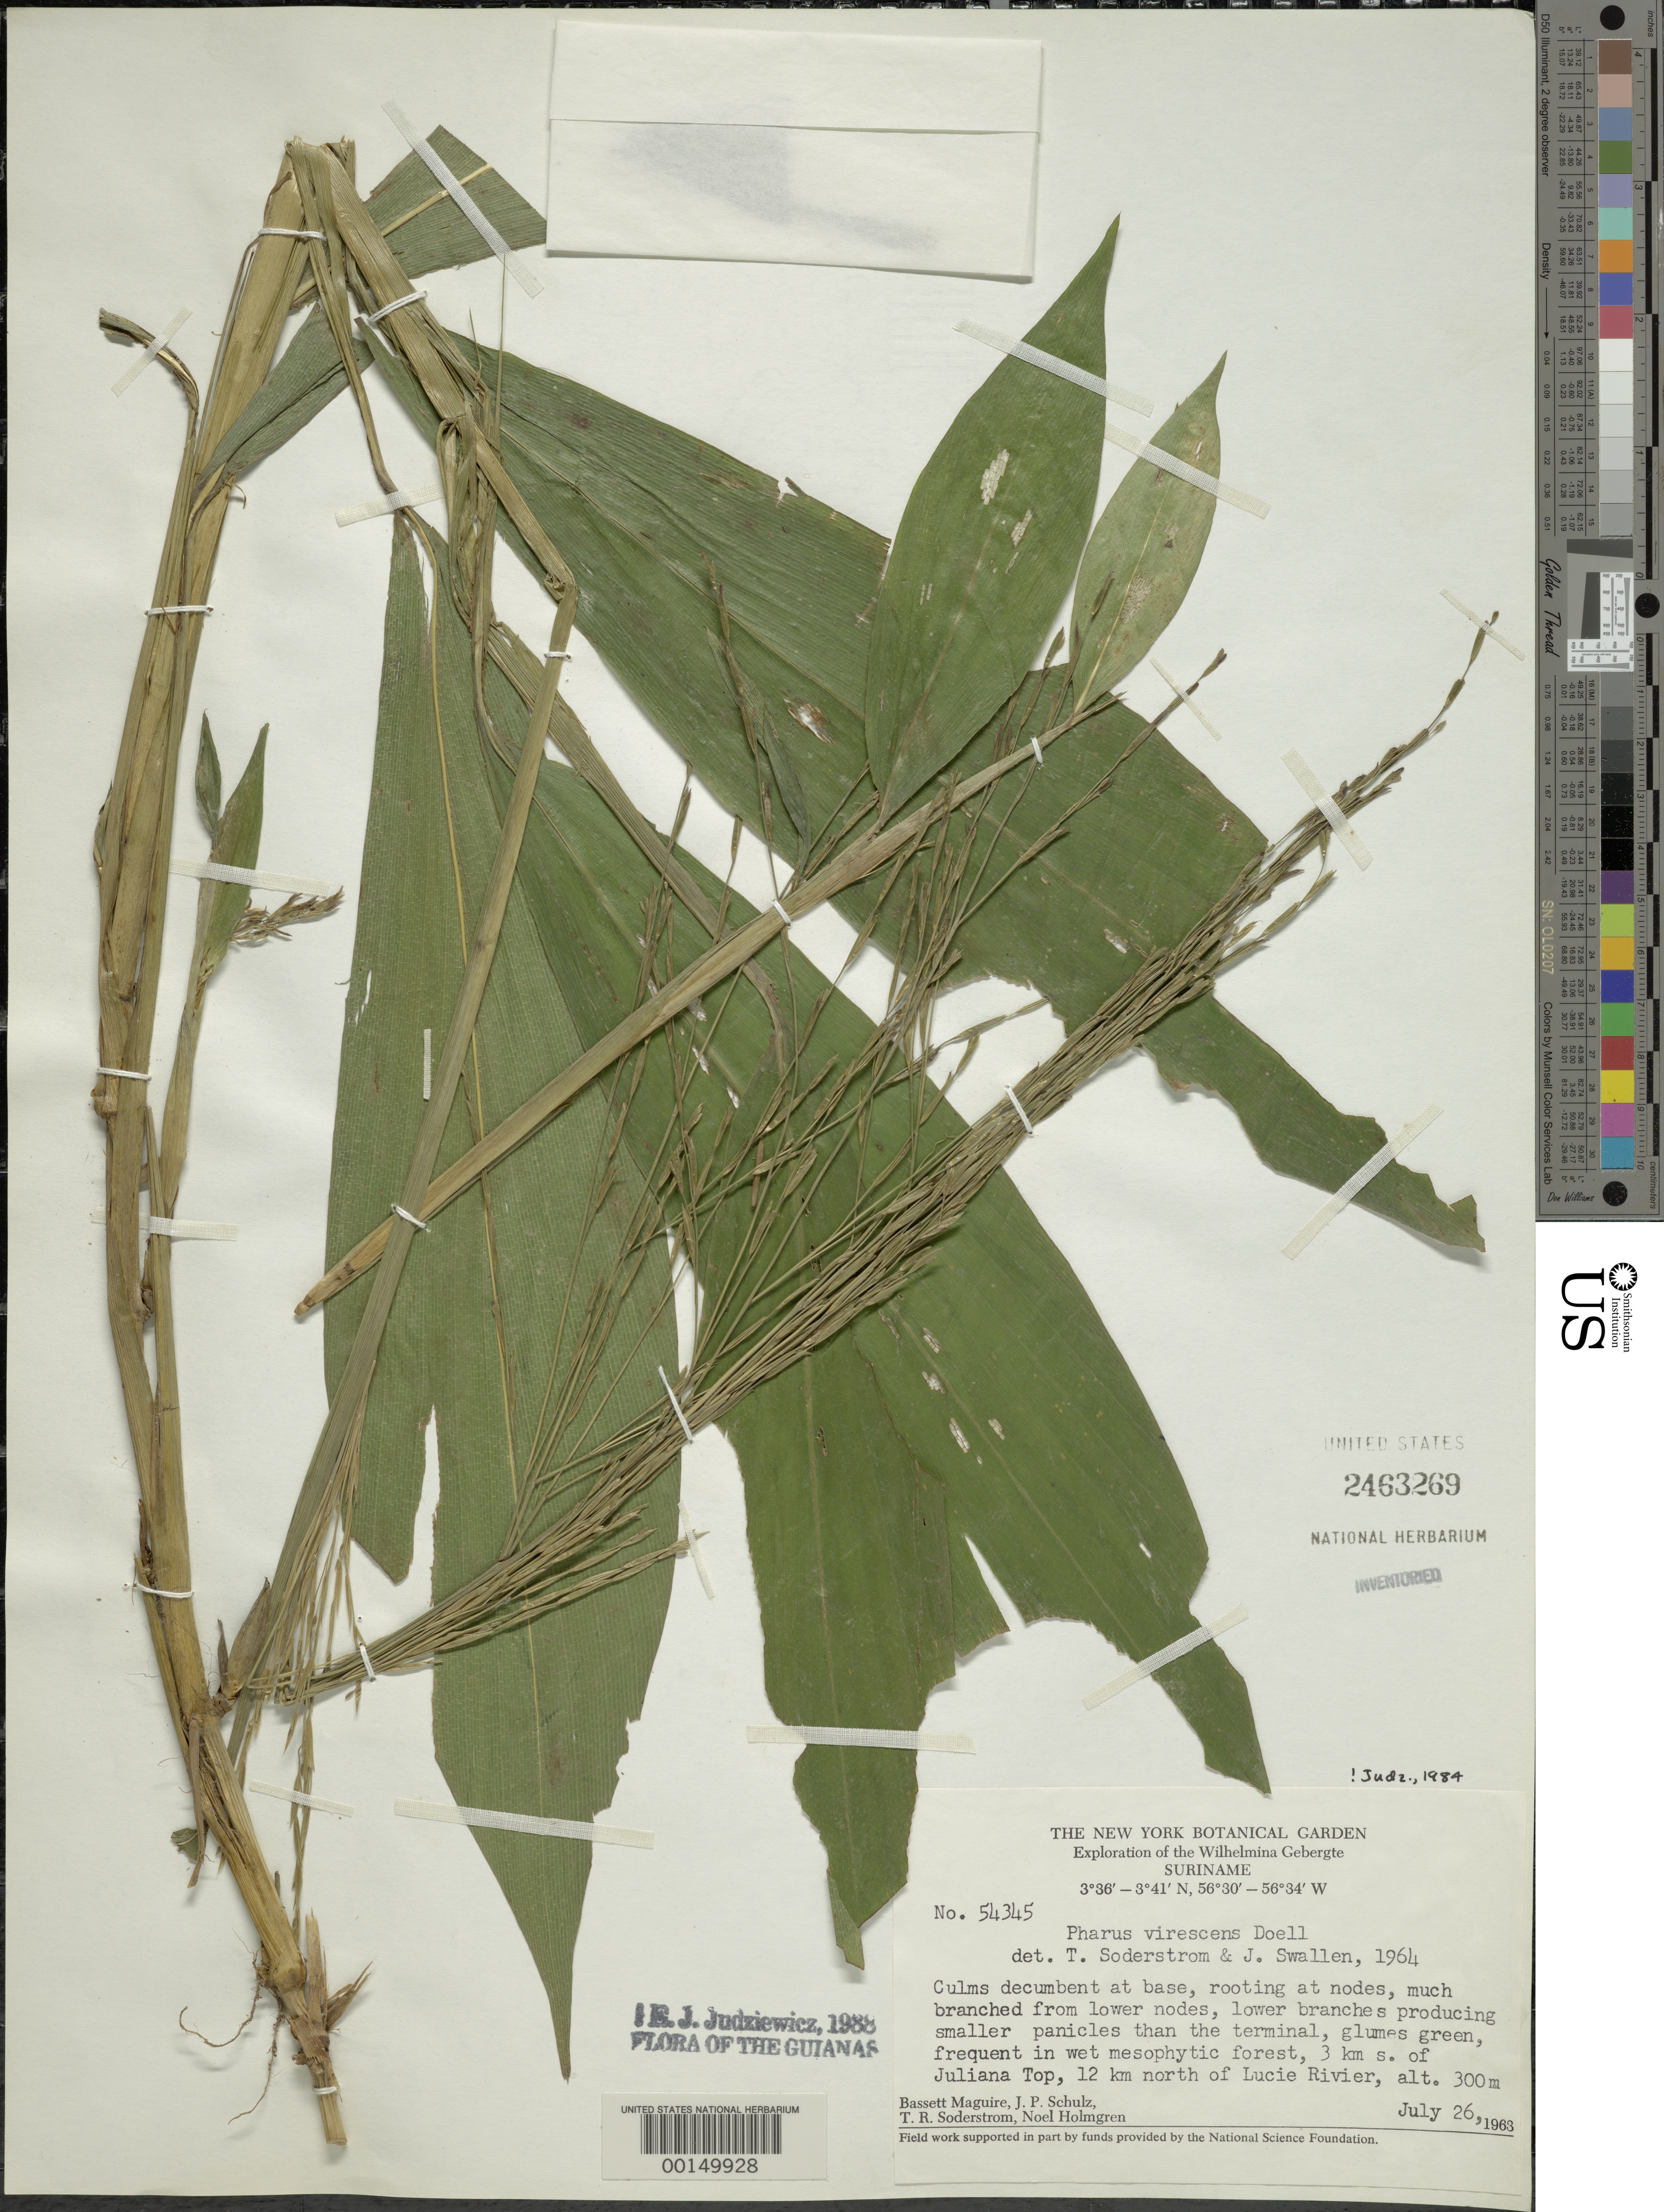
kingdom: Plantae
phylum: Tracheophyta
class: Liliopsida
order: Poales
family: Poaceae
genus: Pharus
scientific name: Pharus virescens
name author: Döll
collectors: B. Maguire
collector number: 54345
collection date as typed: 26 Jul 1963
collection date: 1963-07-26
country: Suriname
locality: Lat. 03 36'n: long. 56 30'w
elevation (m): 300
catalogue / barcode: US 2463269